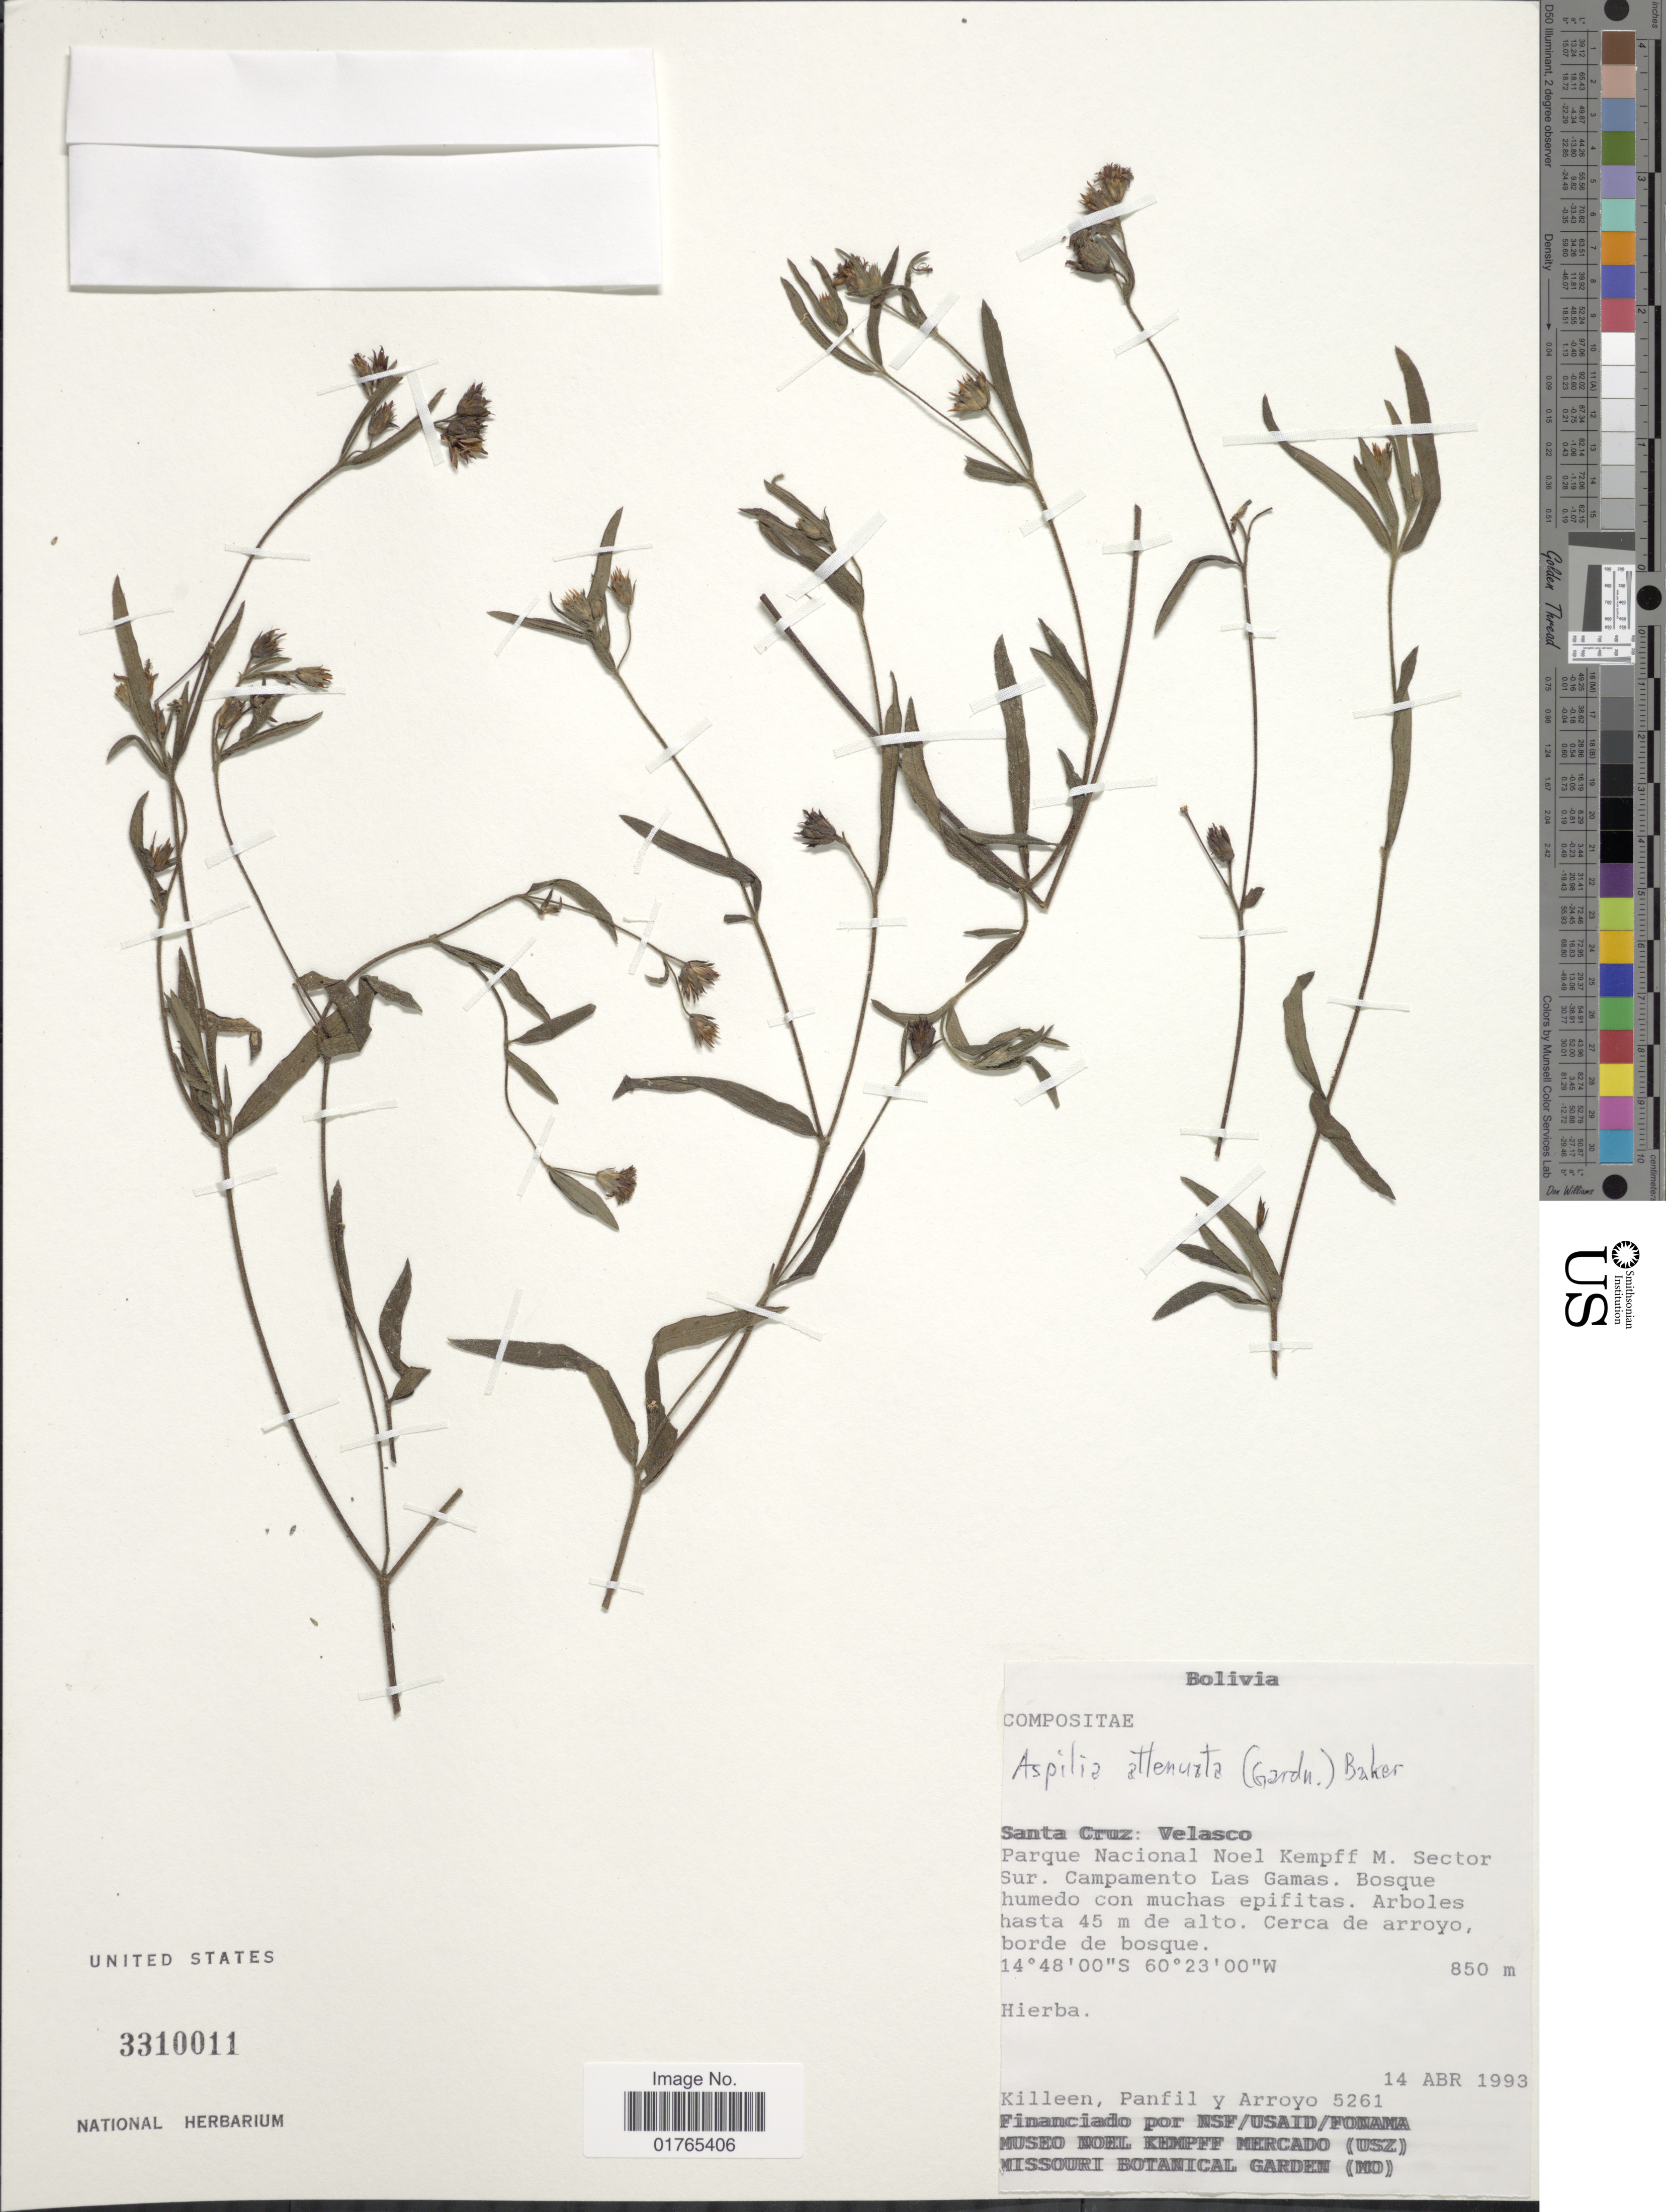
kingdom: Plantae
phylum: Tracheophyta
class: Magnoliopsida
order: Asterales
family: Asteraceae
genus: Aspilia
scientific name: Aspilia attentuata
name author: (Gardner) Baker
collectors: Killeen, --, -- Panfil & Arroyo, --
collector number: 5261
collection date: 1993-04-14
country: Bolivia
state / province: Santa Cruz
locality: Velasco, Parque Nacional Noel Kempff M. Sector Sur. Campamento Las Gamas, Cerca de arroyo borde de bosque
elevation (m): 850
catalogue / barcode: US 3310011